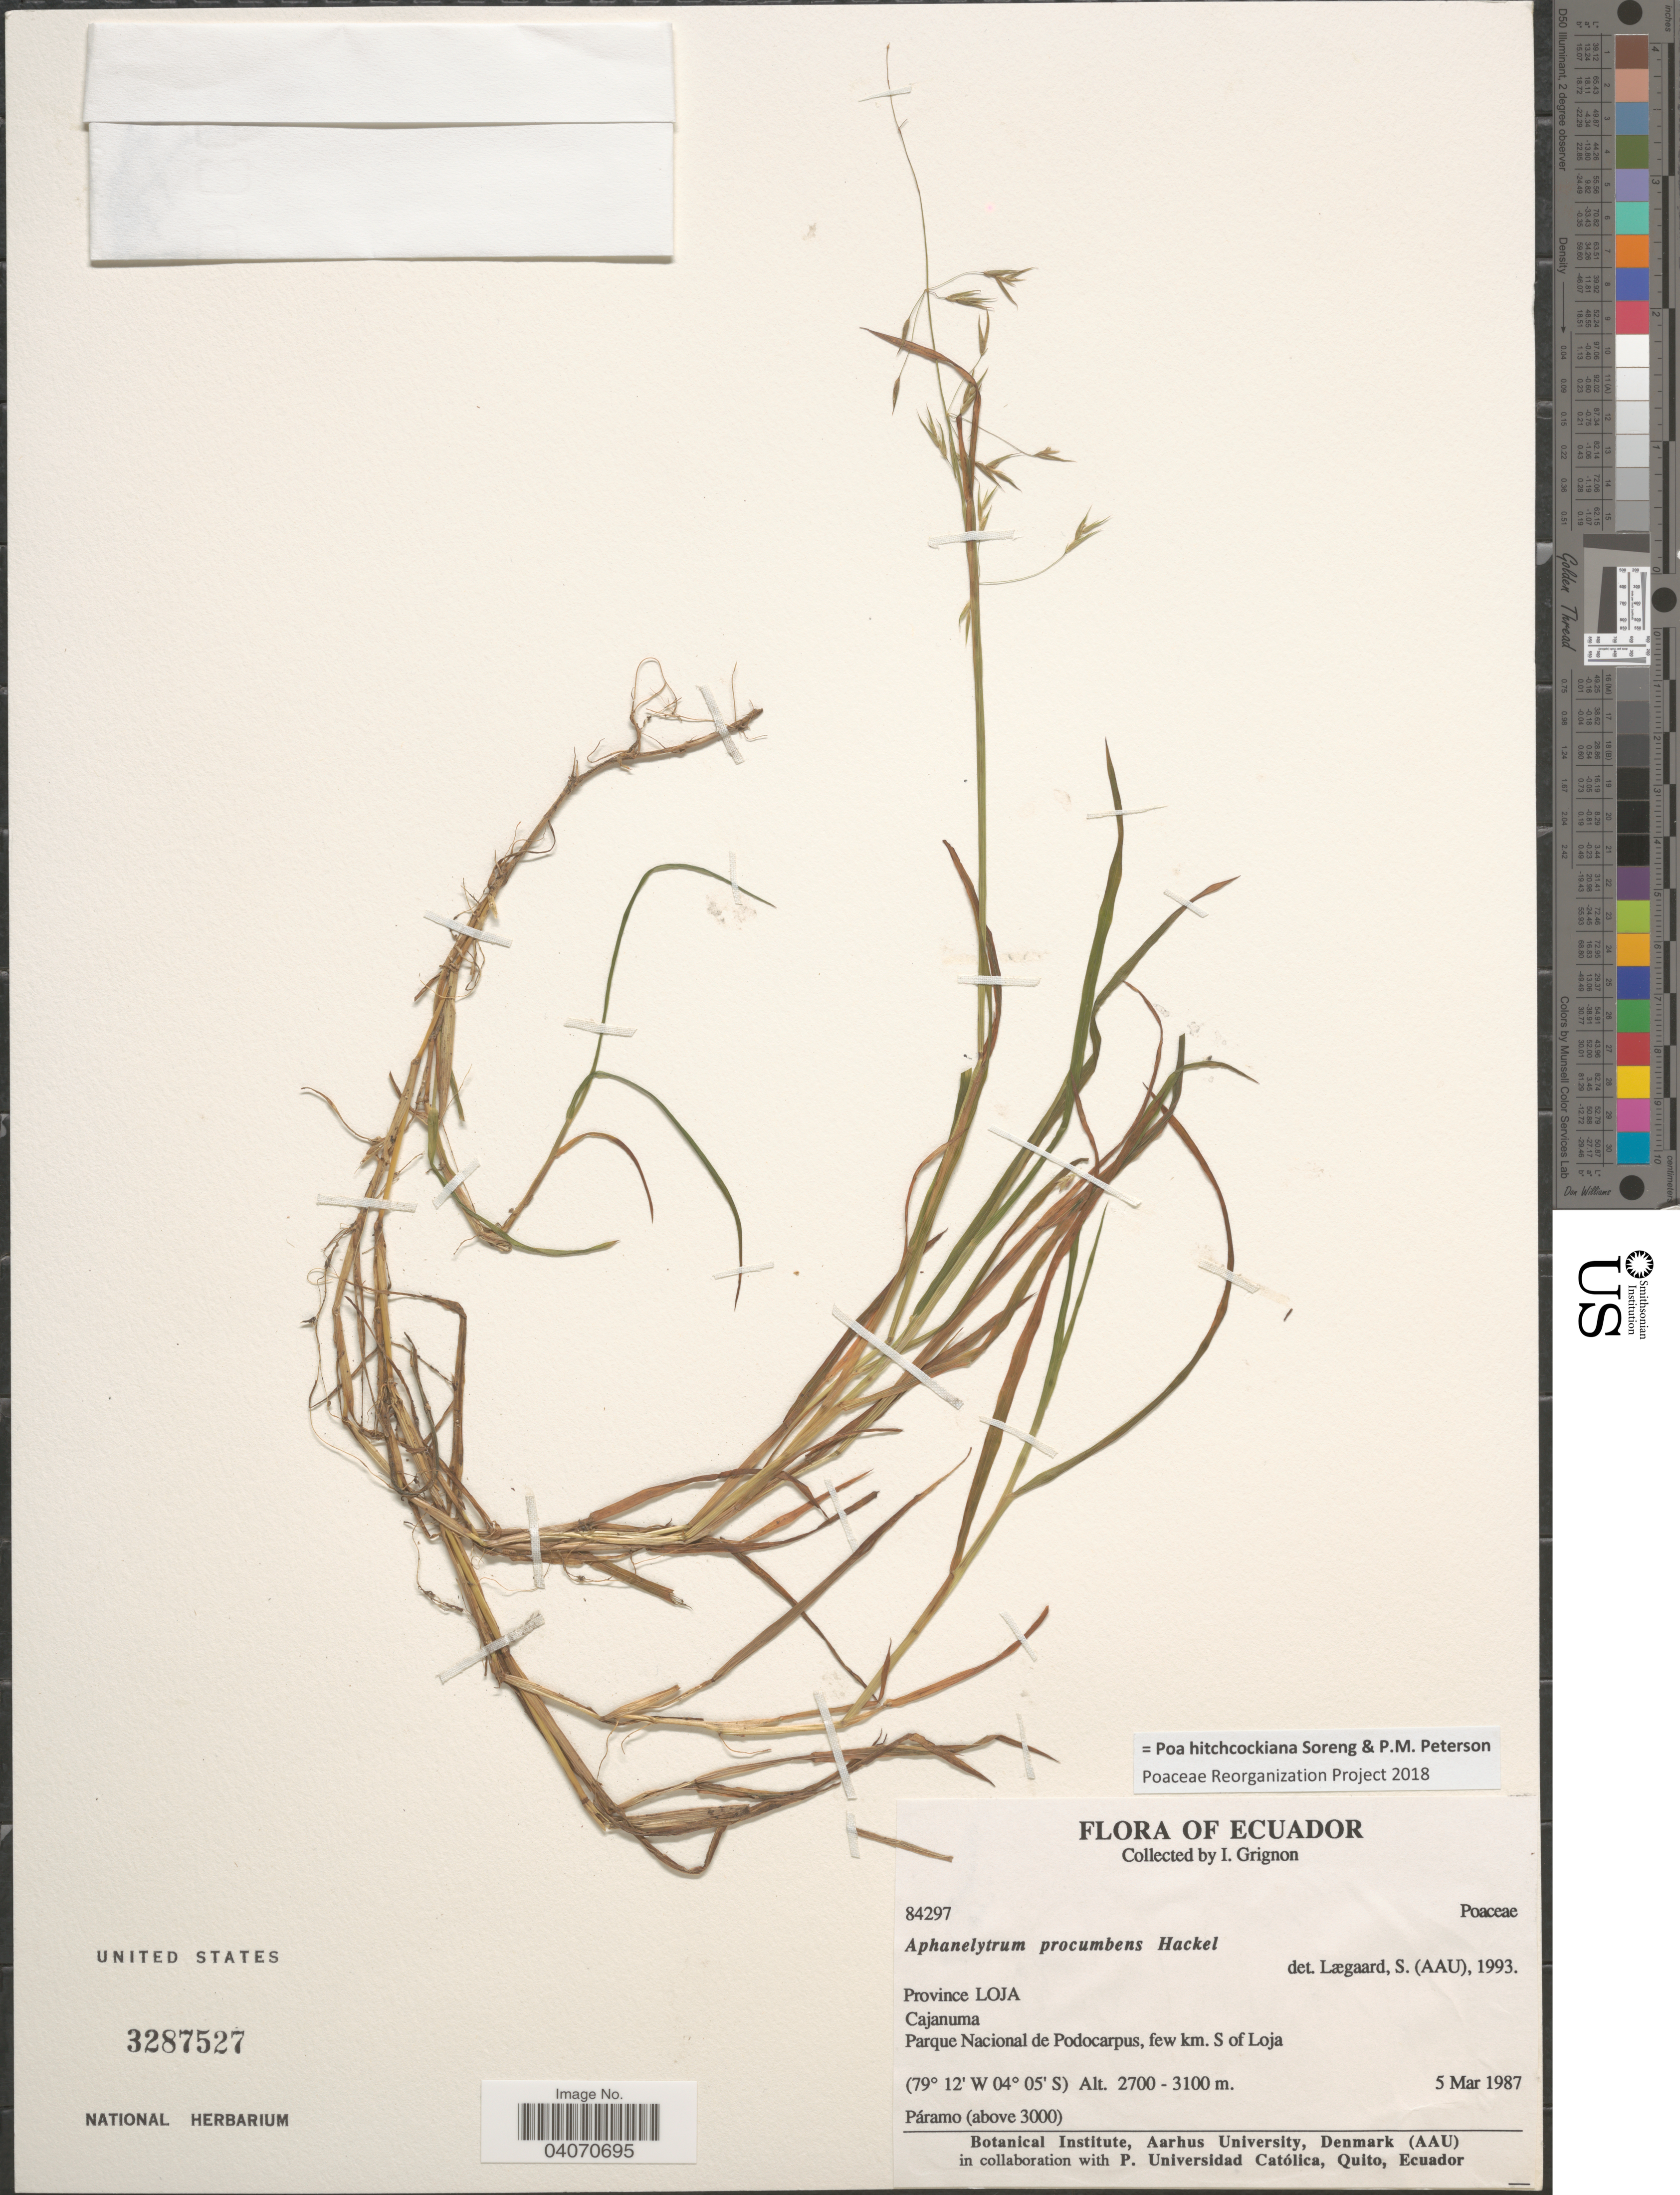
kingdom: Plantae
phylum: Tracheophyta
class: Liliopsida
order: Poales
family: Poaceae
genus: Poa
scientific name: Poa hitchcockiana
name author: Soreng & P.M. Peterson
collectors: I. Grignon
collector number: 84297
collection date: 1987-03-05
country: Ecuador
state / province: Loja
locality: Cajanuma. Parque Nacional de Podocarpus, few km. S of Loja. Páramo.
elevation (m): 2700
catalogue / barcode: US 3287527